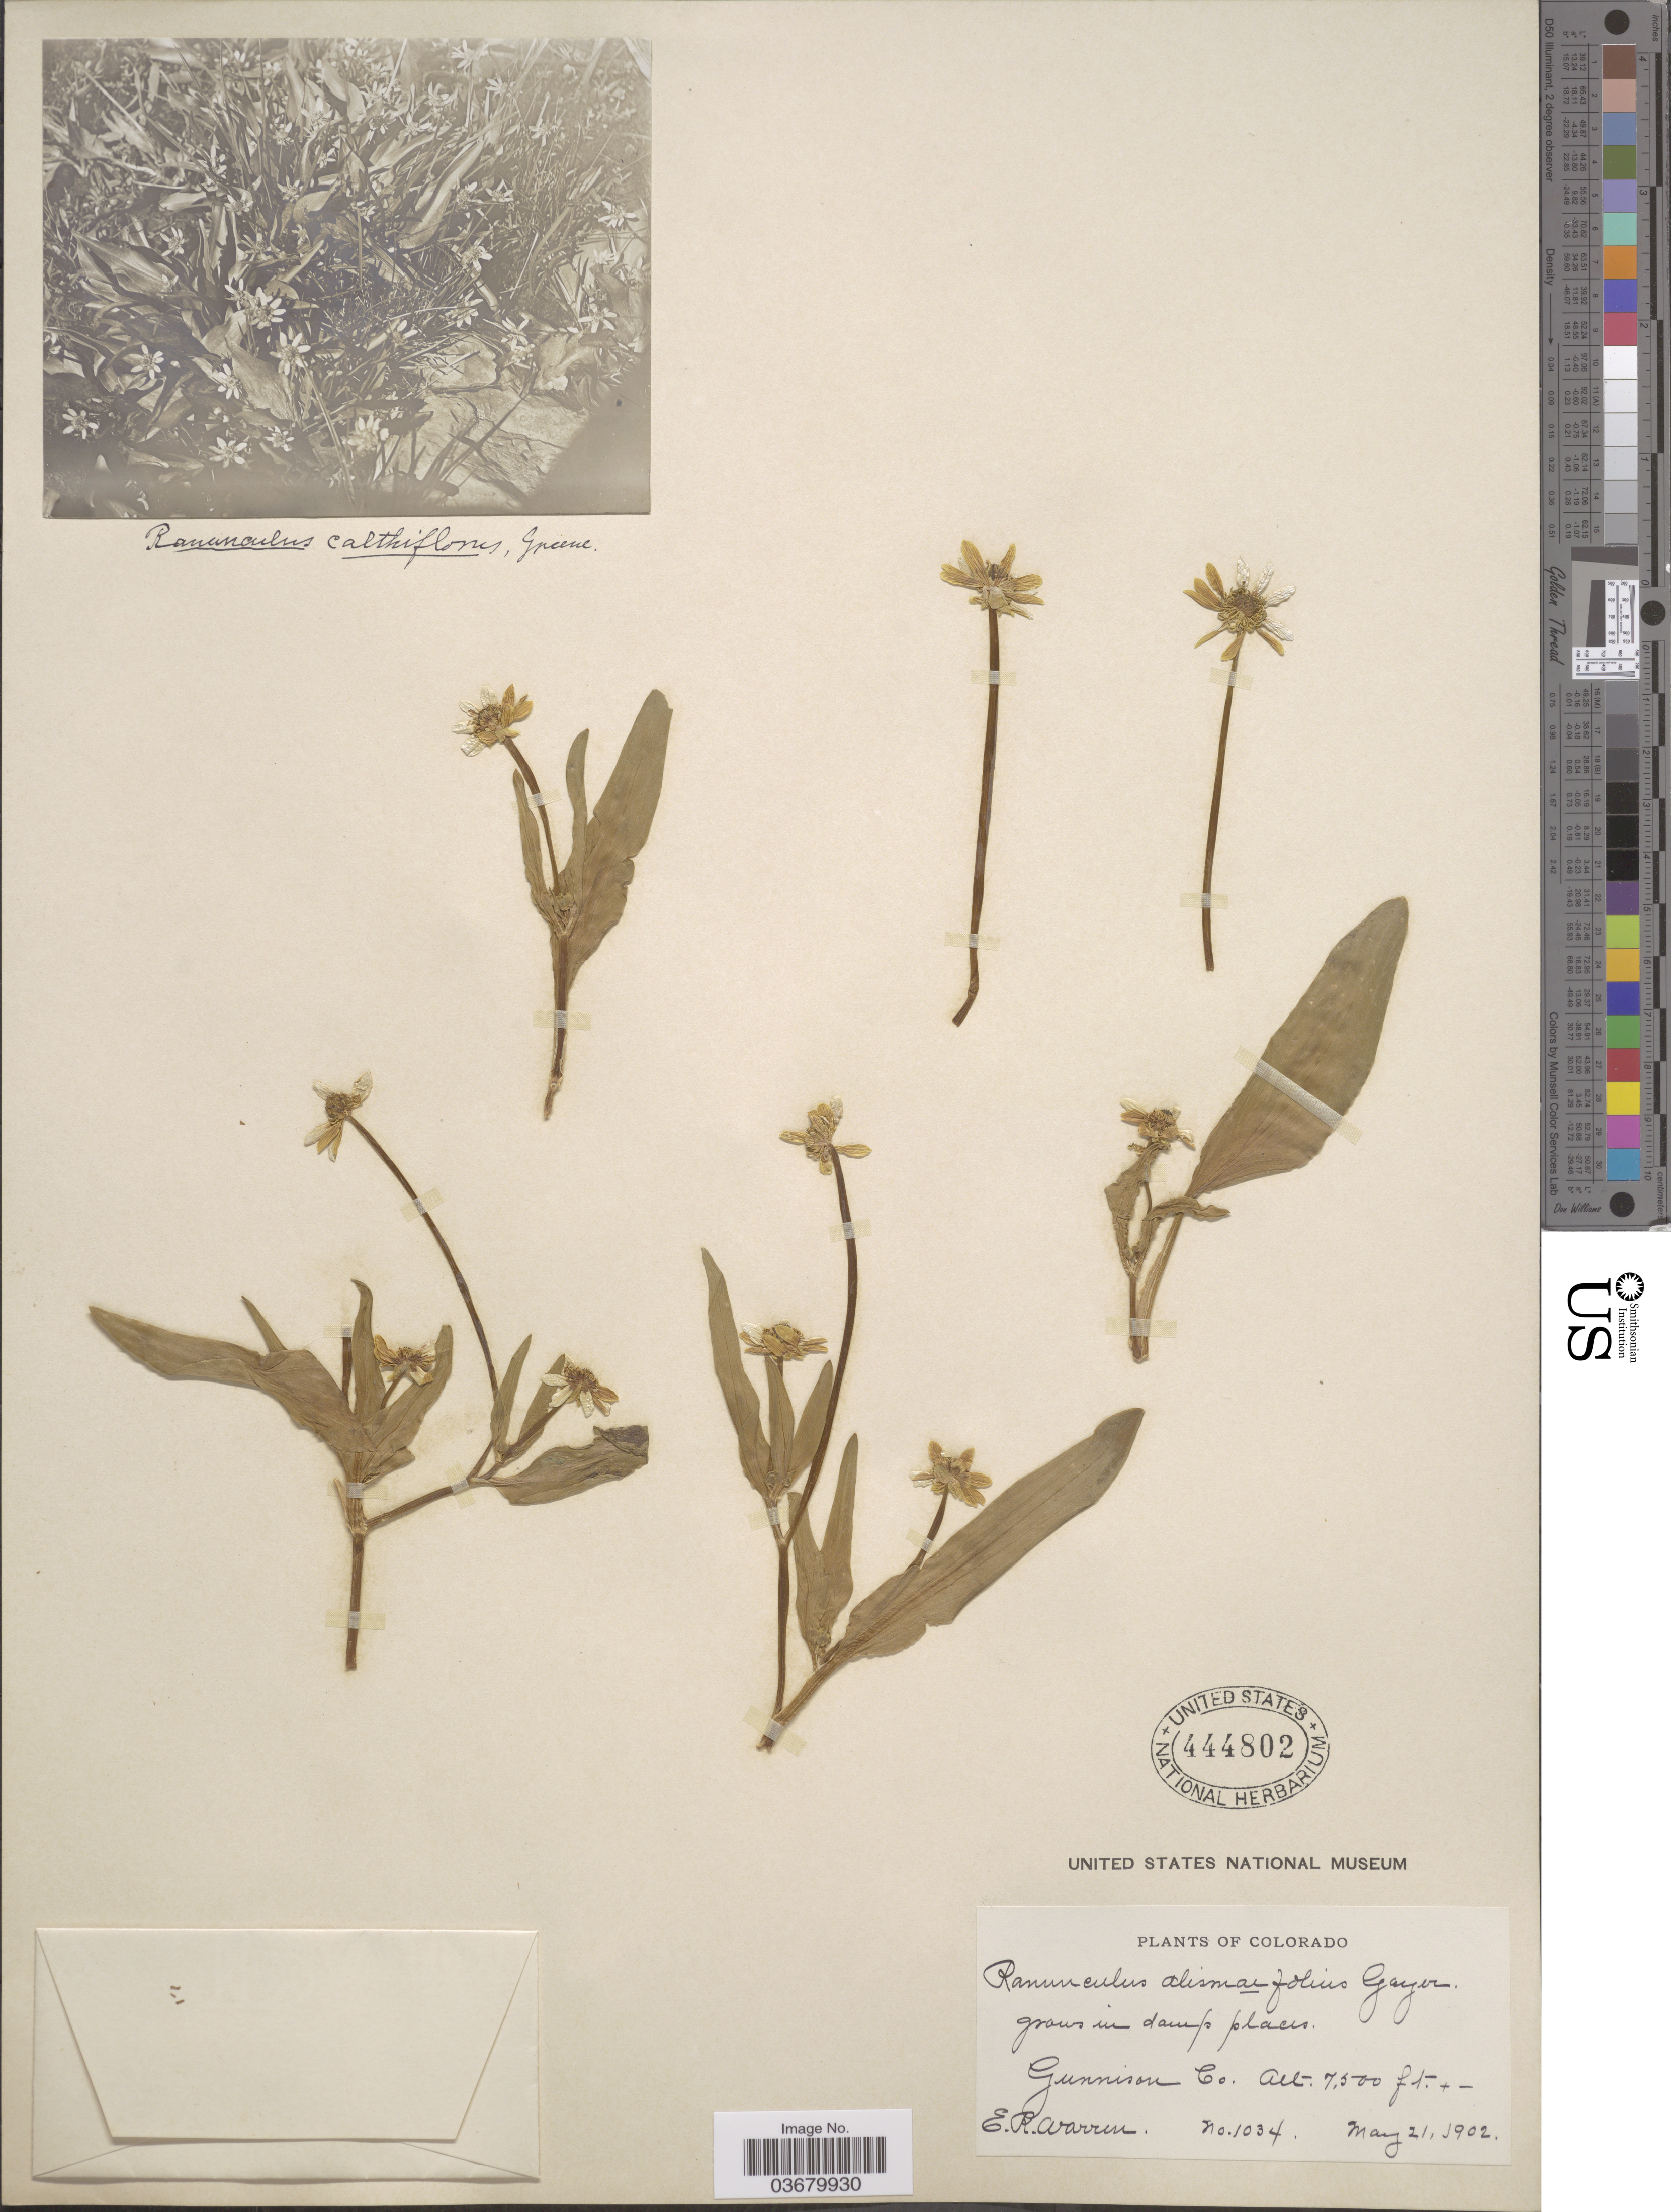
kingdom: Plantae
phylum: Tracheophyta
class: Magnoliopsida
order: Ranunculales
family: Ranunculaceae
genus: Ranunculus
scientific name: Ranunculus alismifolius var. montanus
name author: S. Watson in C. King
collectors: E. Warren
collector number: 1034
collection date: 1902-05-21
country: United States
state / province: Colorado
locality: Gunnison Co.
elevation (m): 2286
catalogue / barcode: US 444802